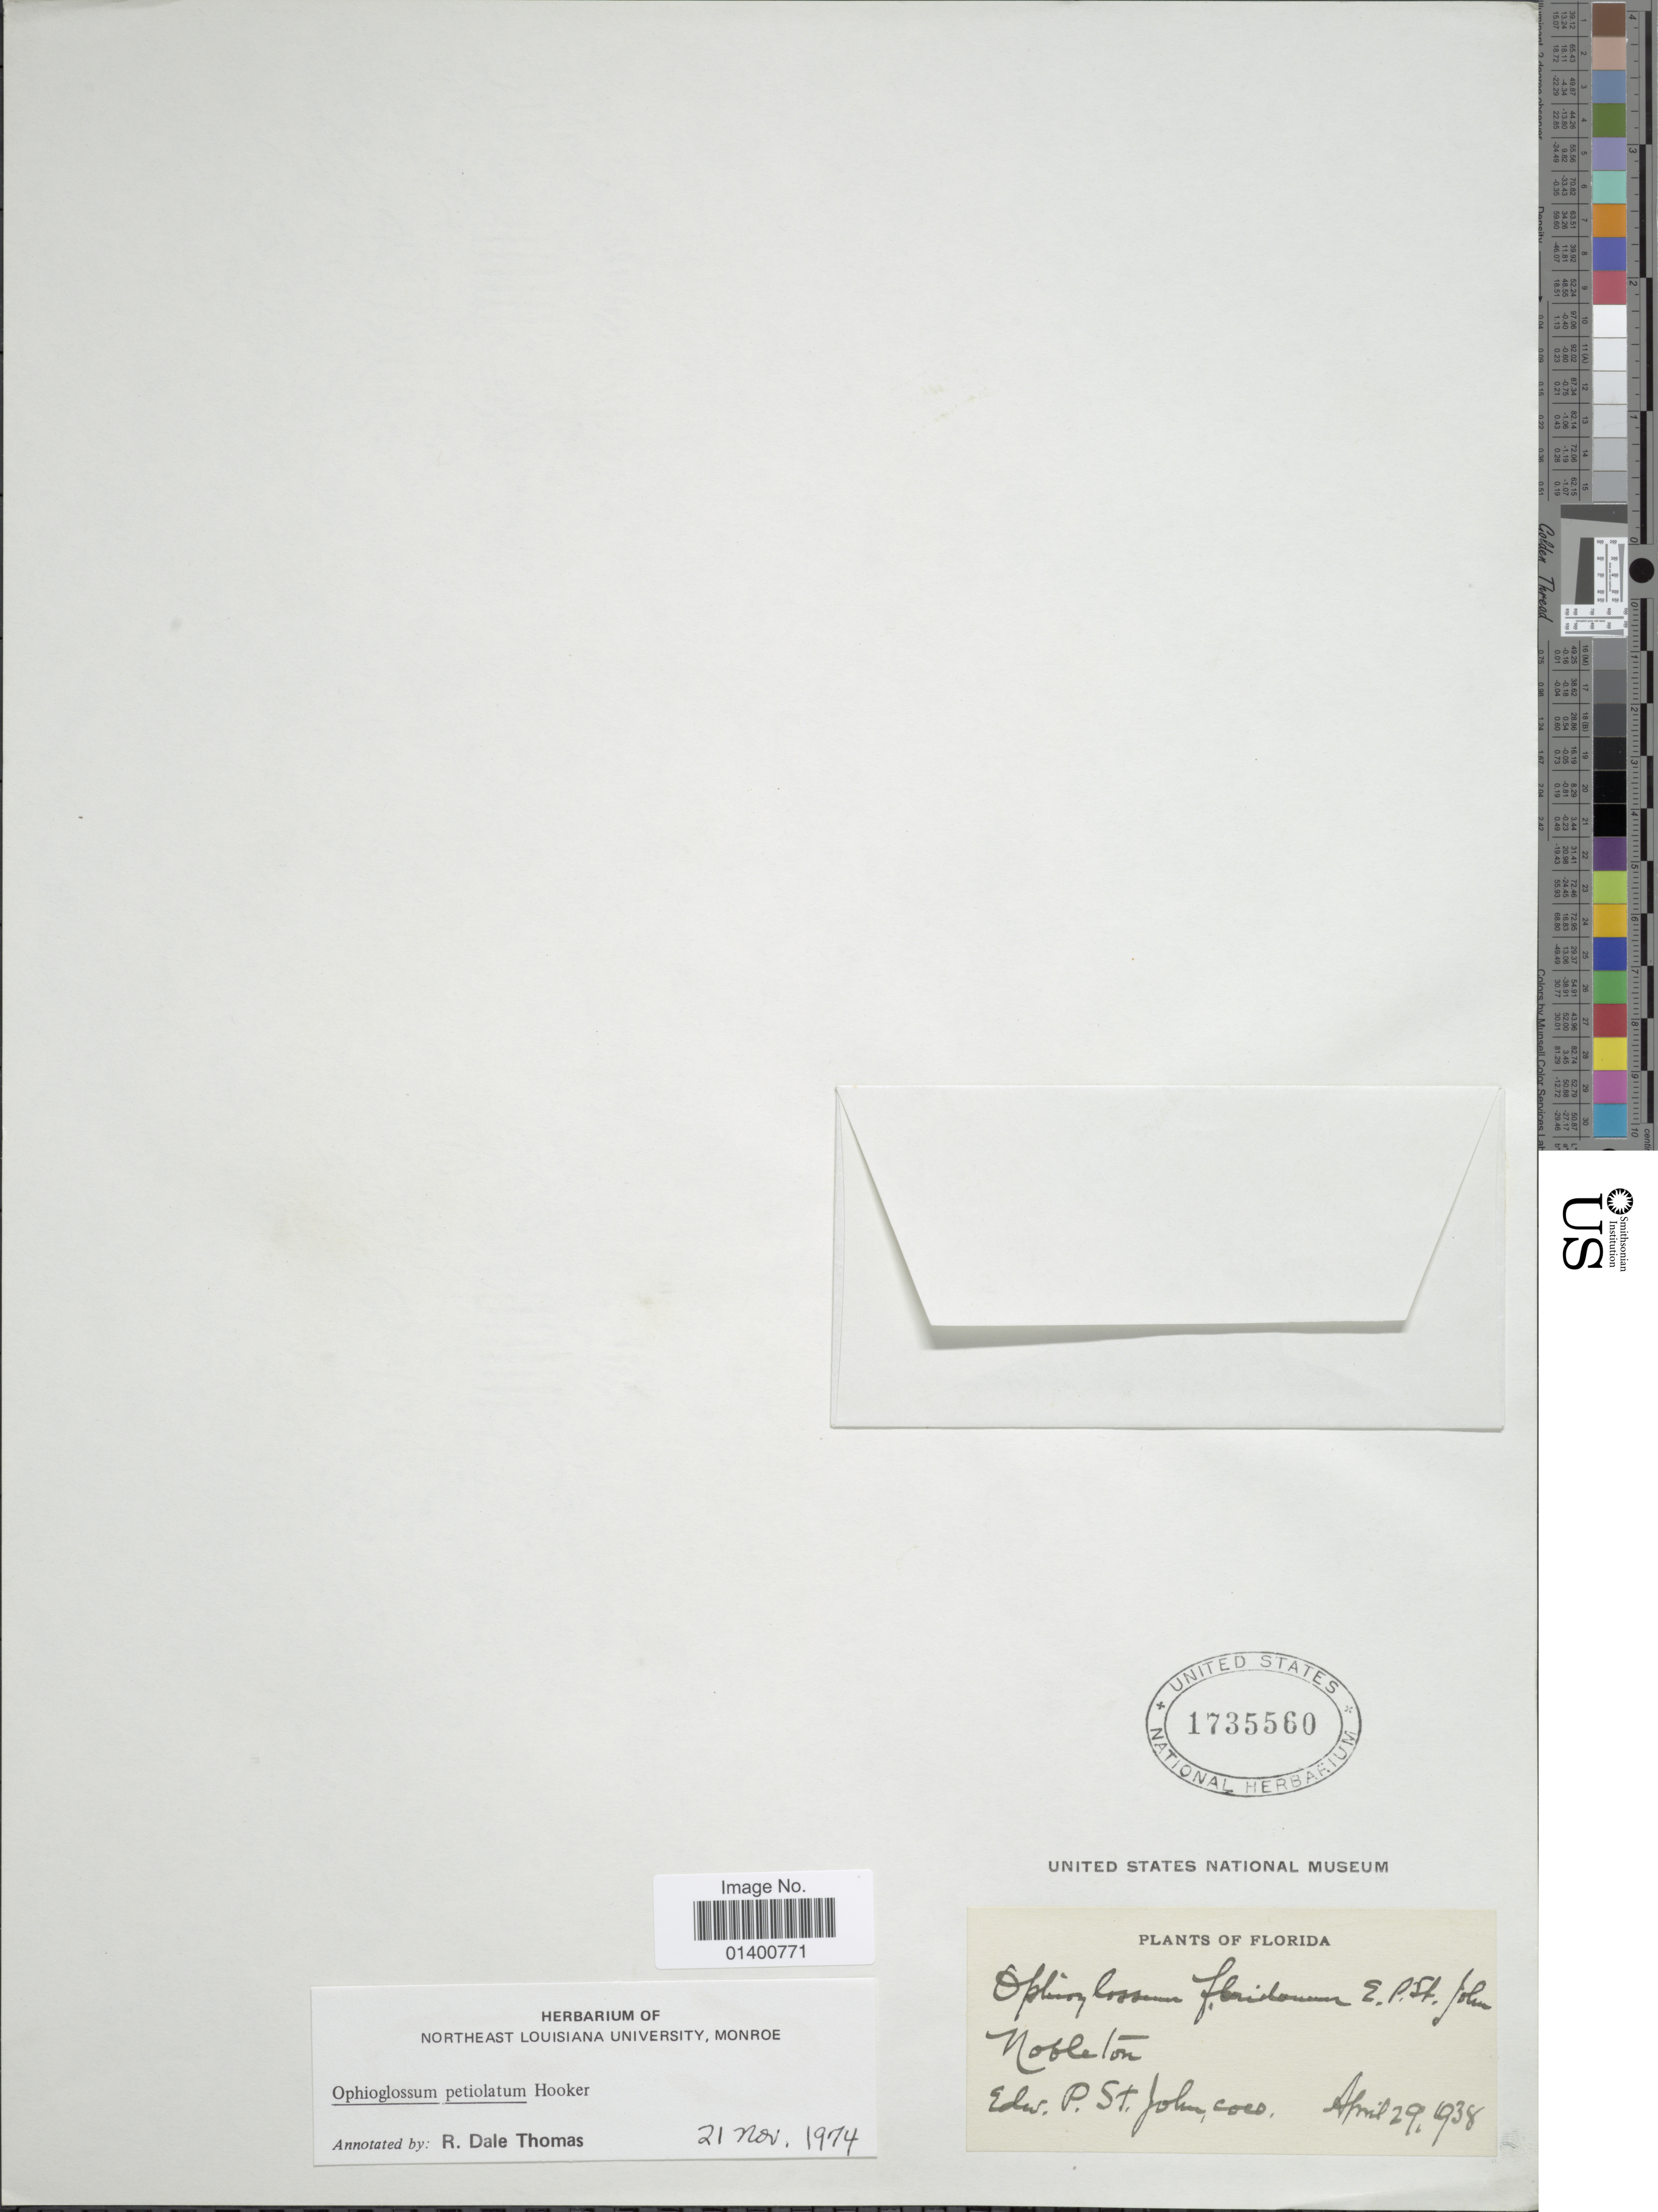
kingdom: Plantae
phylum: Tracheophyta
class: Polypodiopsida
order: Ophioglossales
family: Ophioglossaceae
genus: Ophioglossum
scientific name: Ophioglossum petiolatum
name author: Hook.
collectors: E. P. St. John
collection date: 1938-04-29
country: United States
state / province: Florida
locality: Nobleton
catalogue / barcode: US 1735560